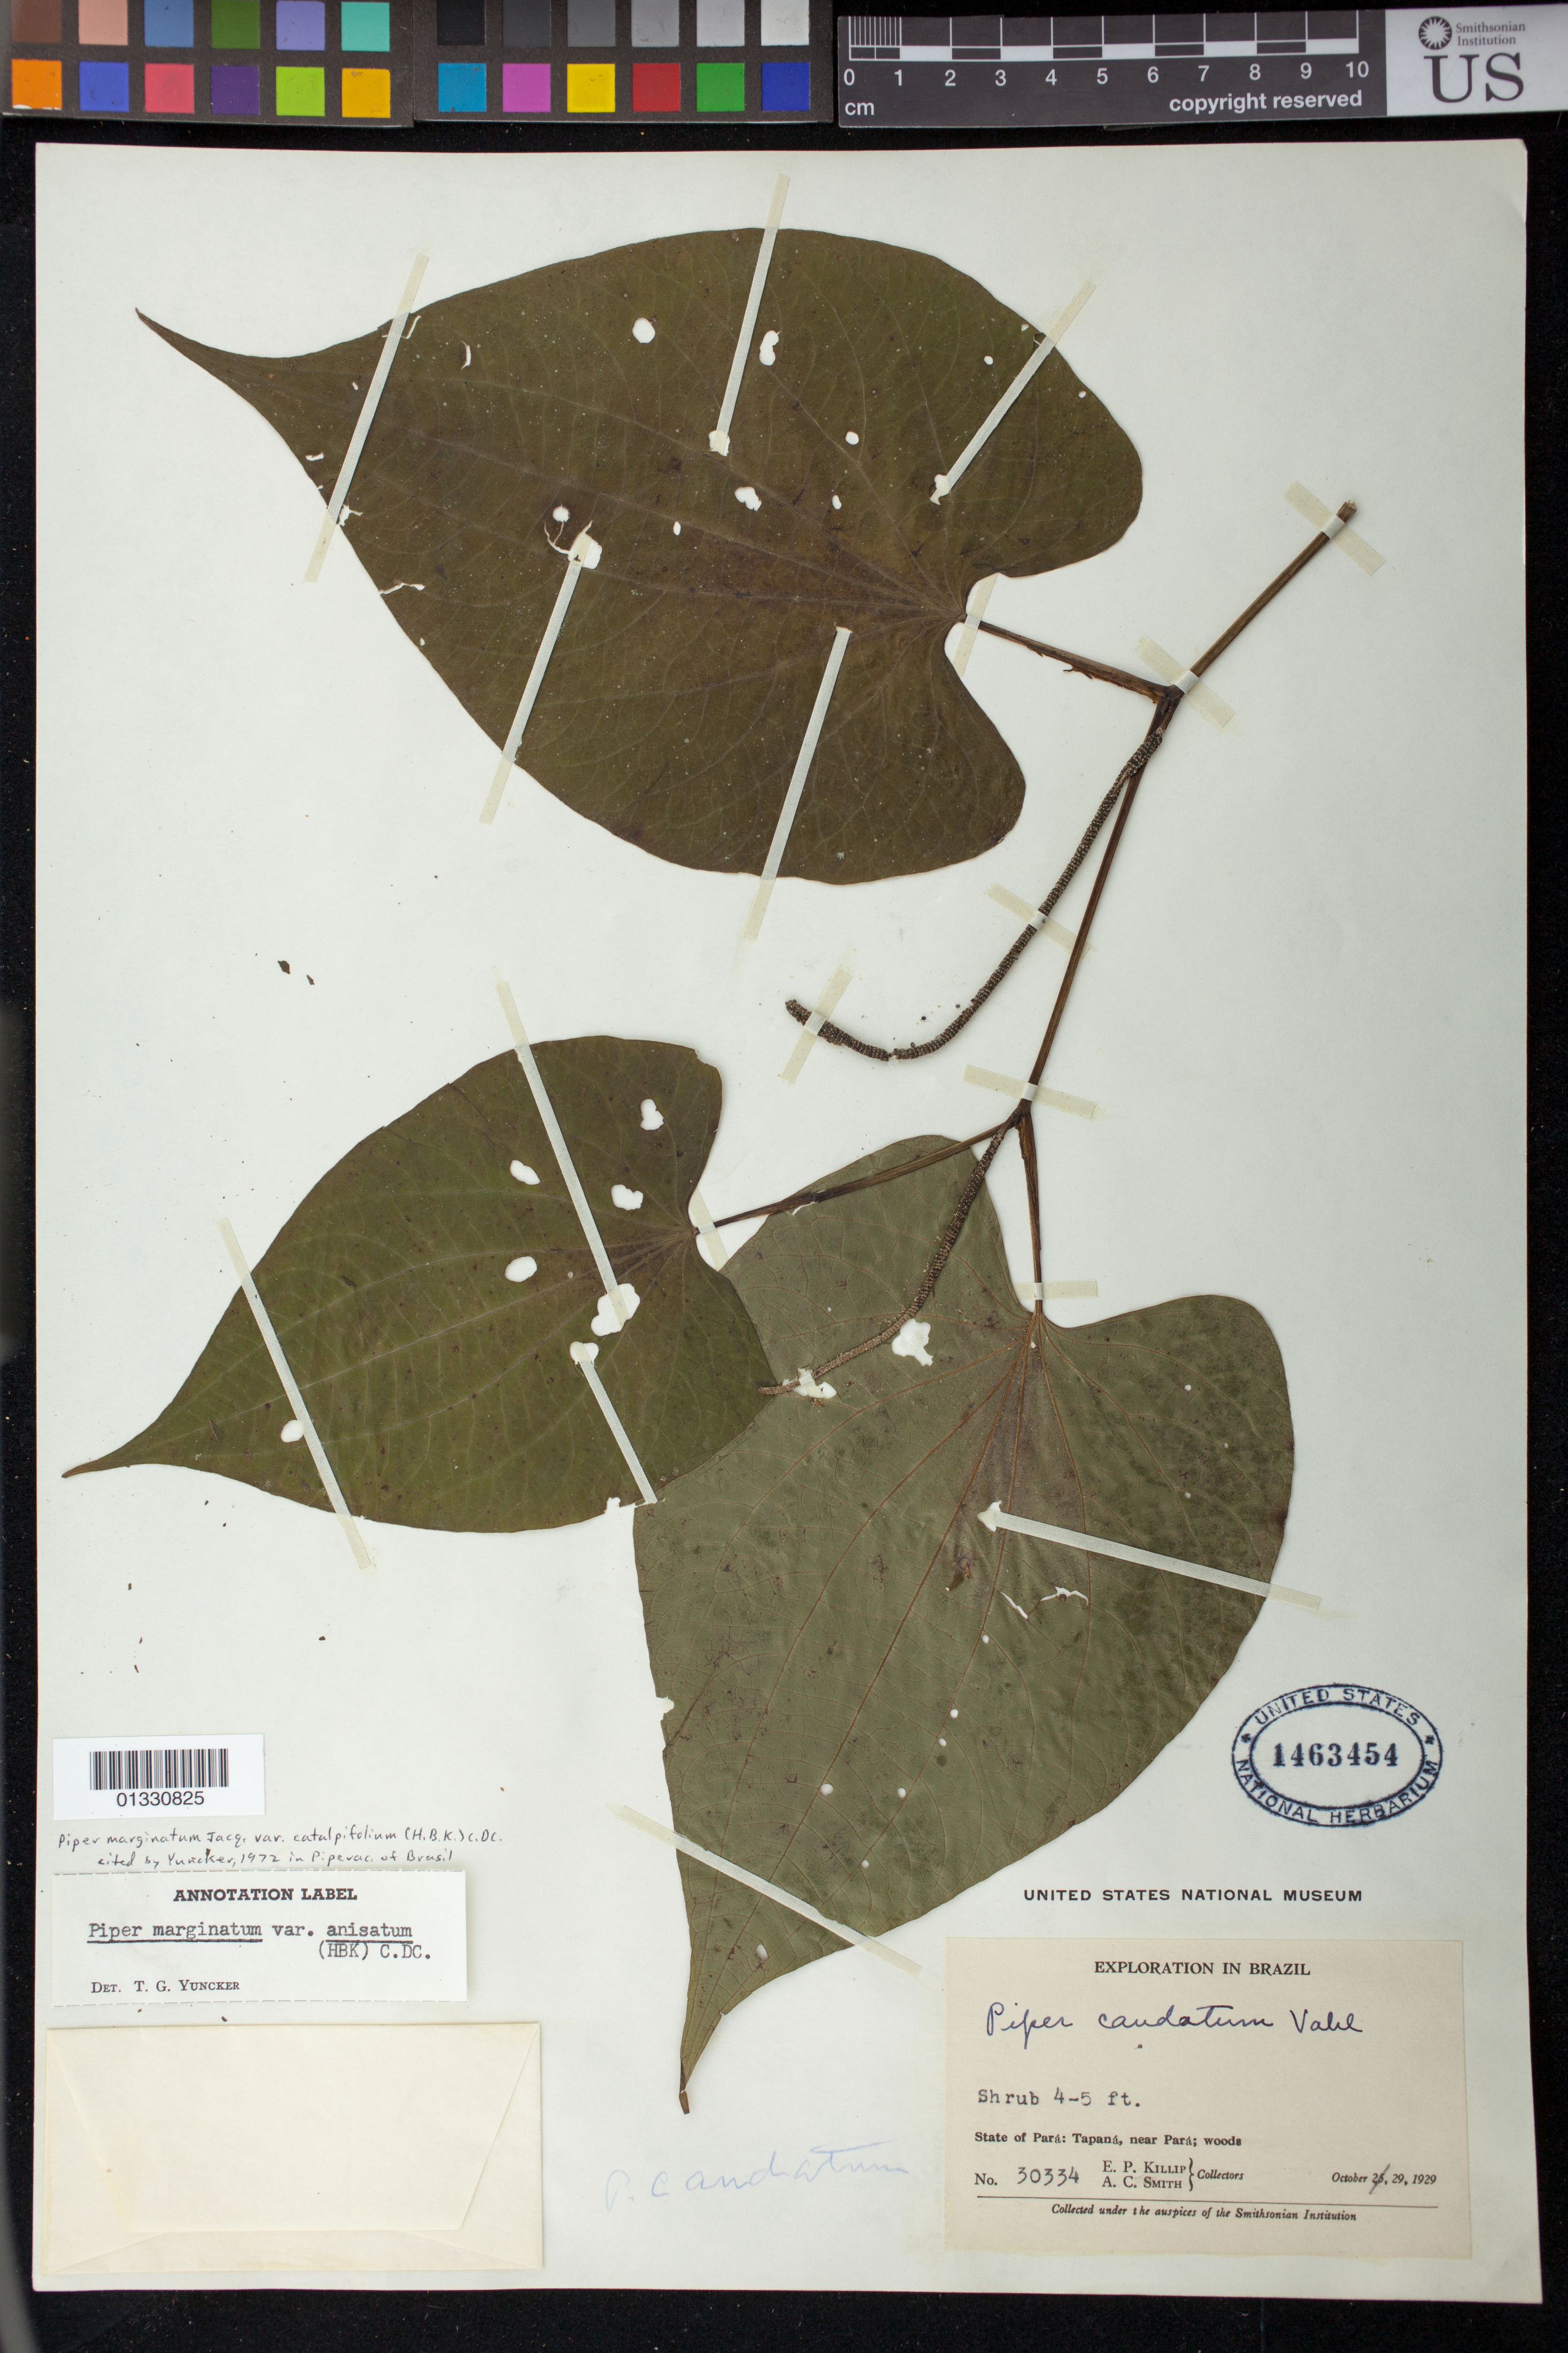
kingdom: Plantae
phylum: Tracheophyta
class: Magnoliopsida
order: Piperales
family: Piperaceae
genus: Piper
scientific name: Piper marginatum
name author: Jacq.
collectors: E. P. Killip & A. C. Smith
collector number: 30334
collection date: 1929-10-29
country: Brazil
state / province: Pará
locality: Tapaná, near Pará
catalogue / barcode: US 1463454